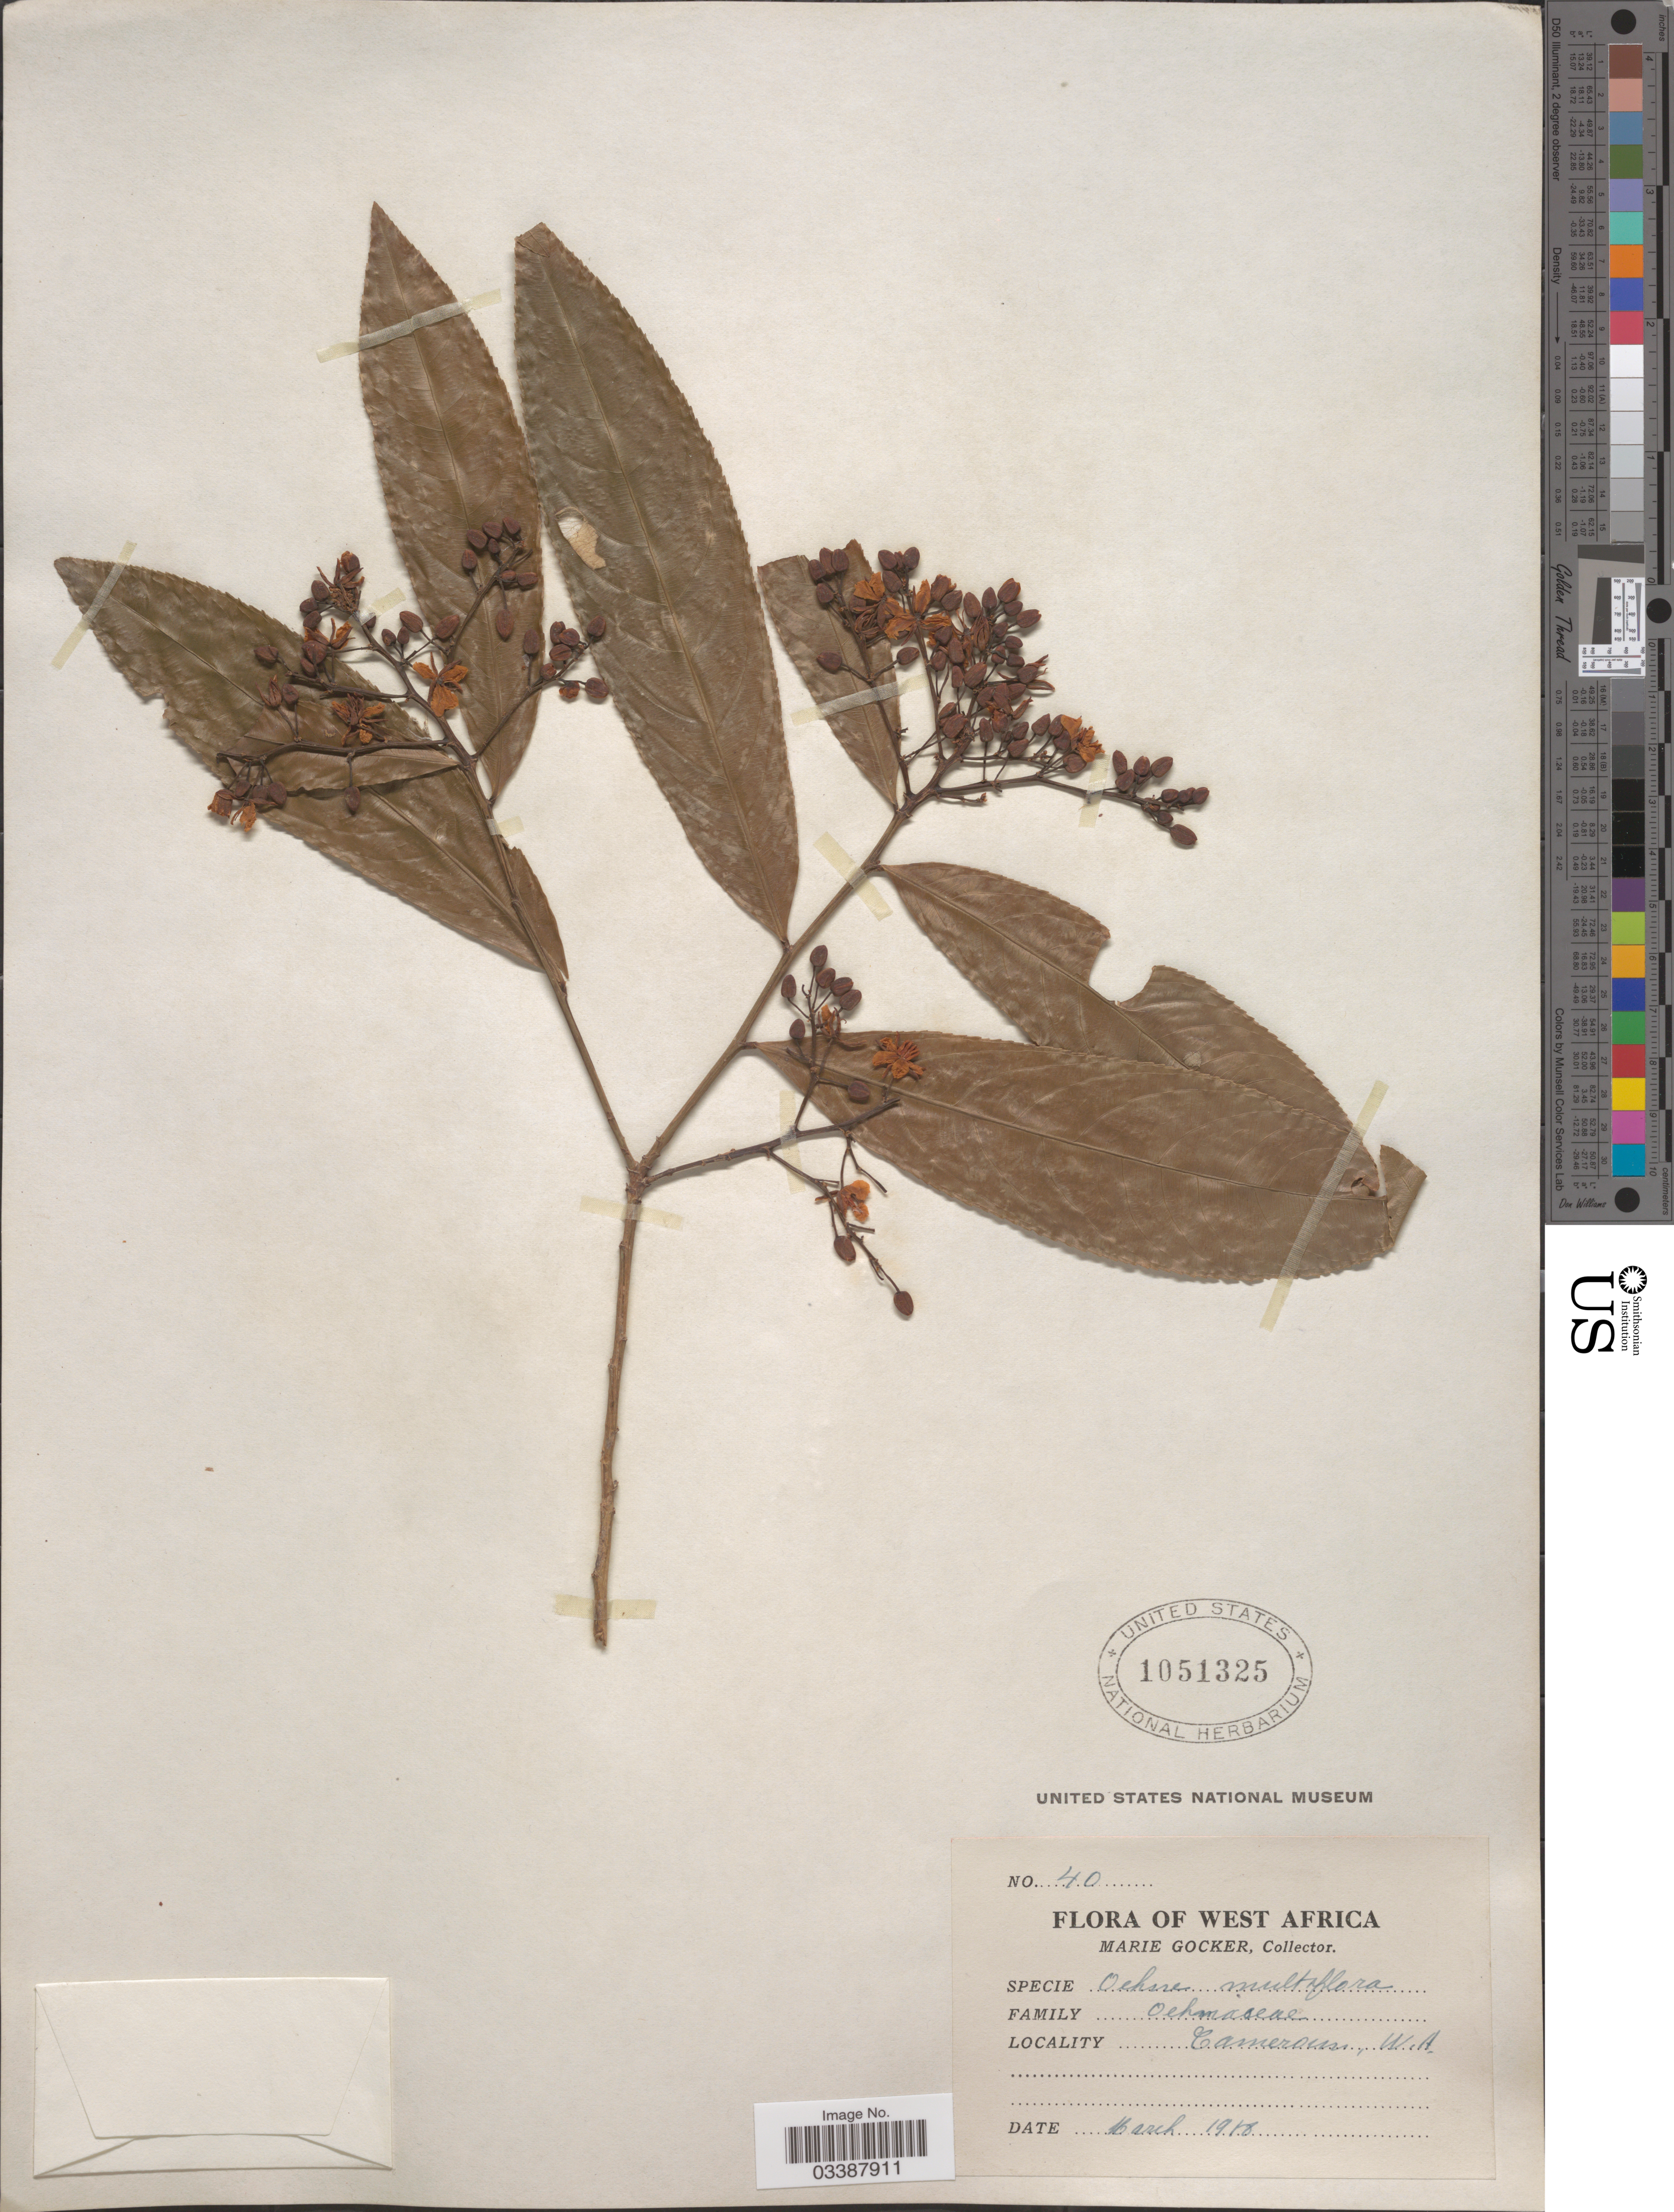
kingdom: Plantae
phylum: Tracheophyta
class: Magnoliopsida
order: Malpighiales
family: Ochnaceae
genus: Ochna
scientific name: Ochna multiflora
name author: DC.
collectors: M. Gocker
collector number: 40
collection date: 1918-03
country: Cameroon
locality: West Africa. W. A.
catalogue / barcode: US 1051325